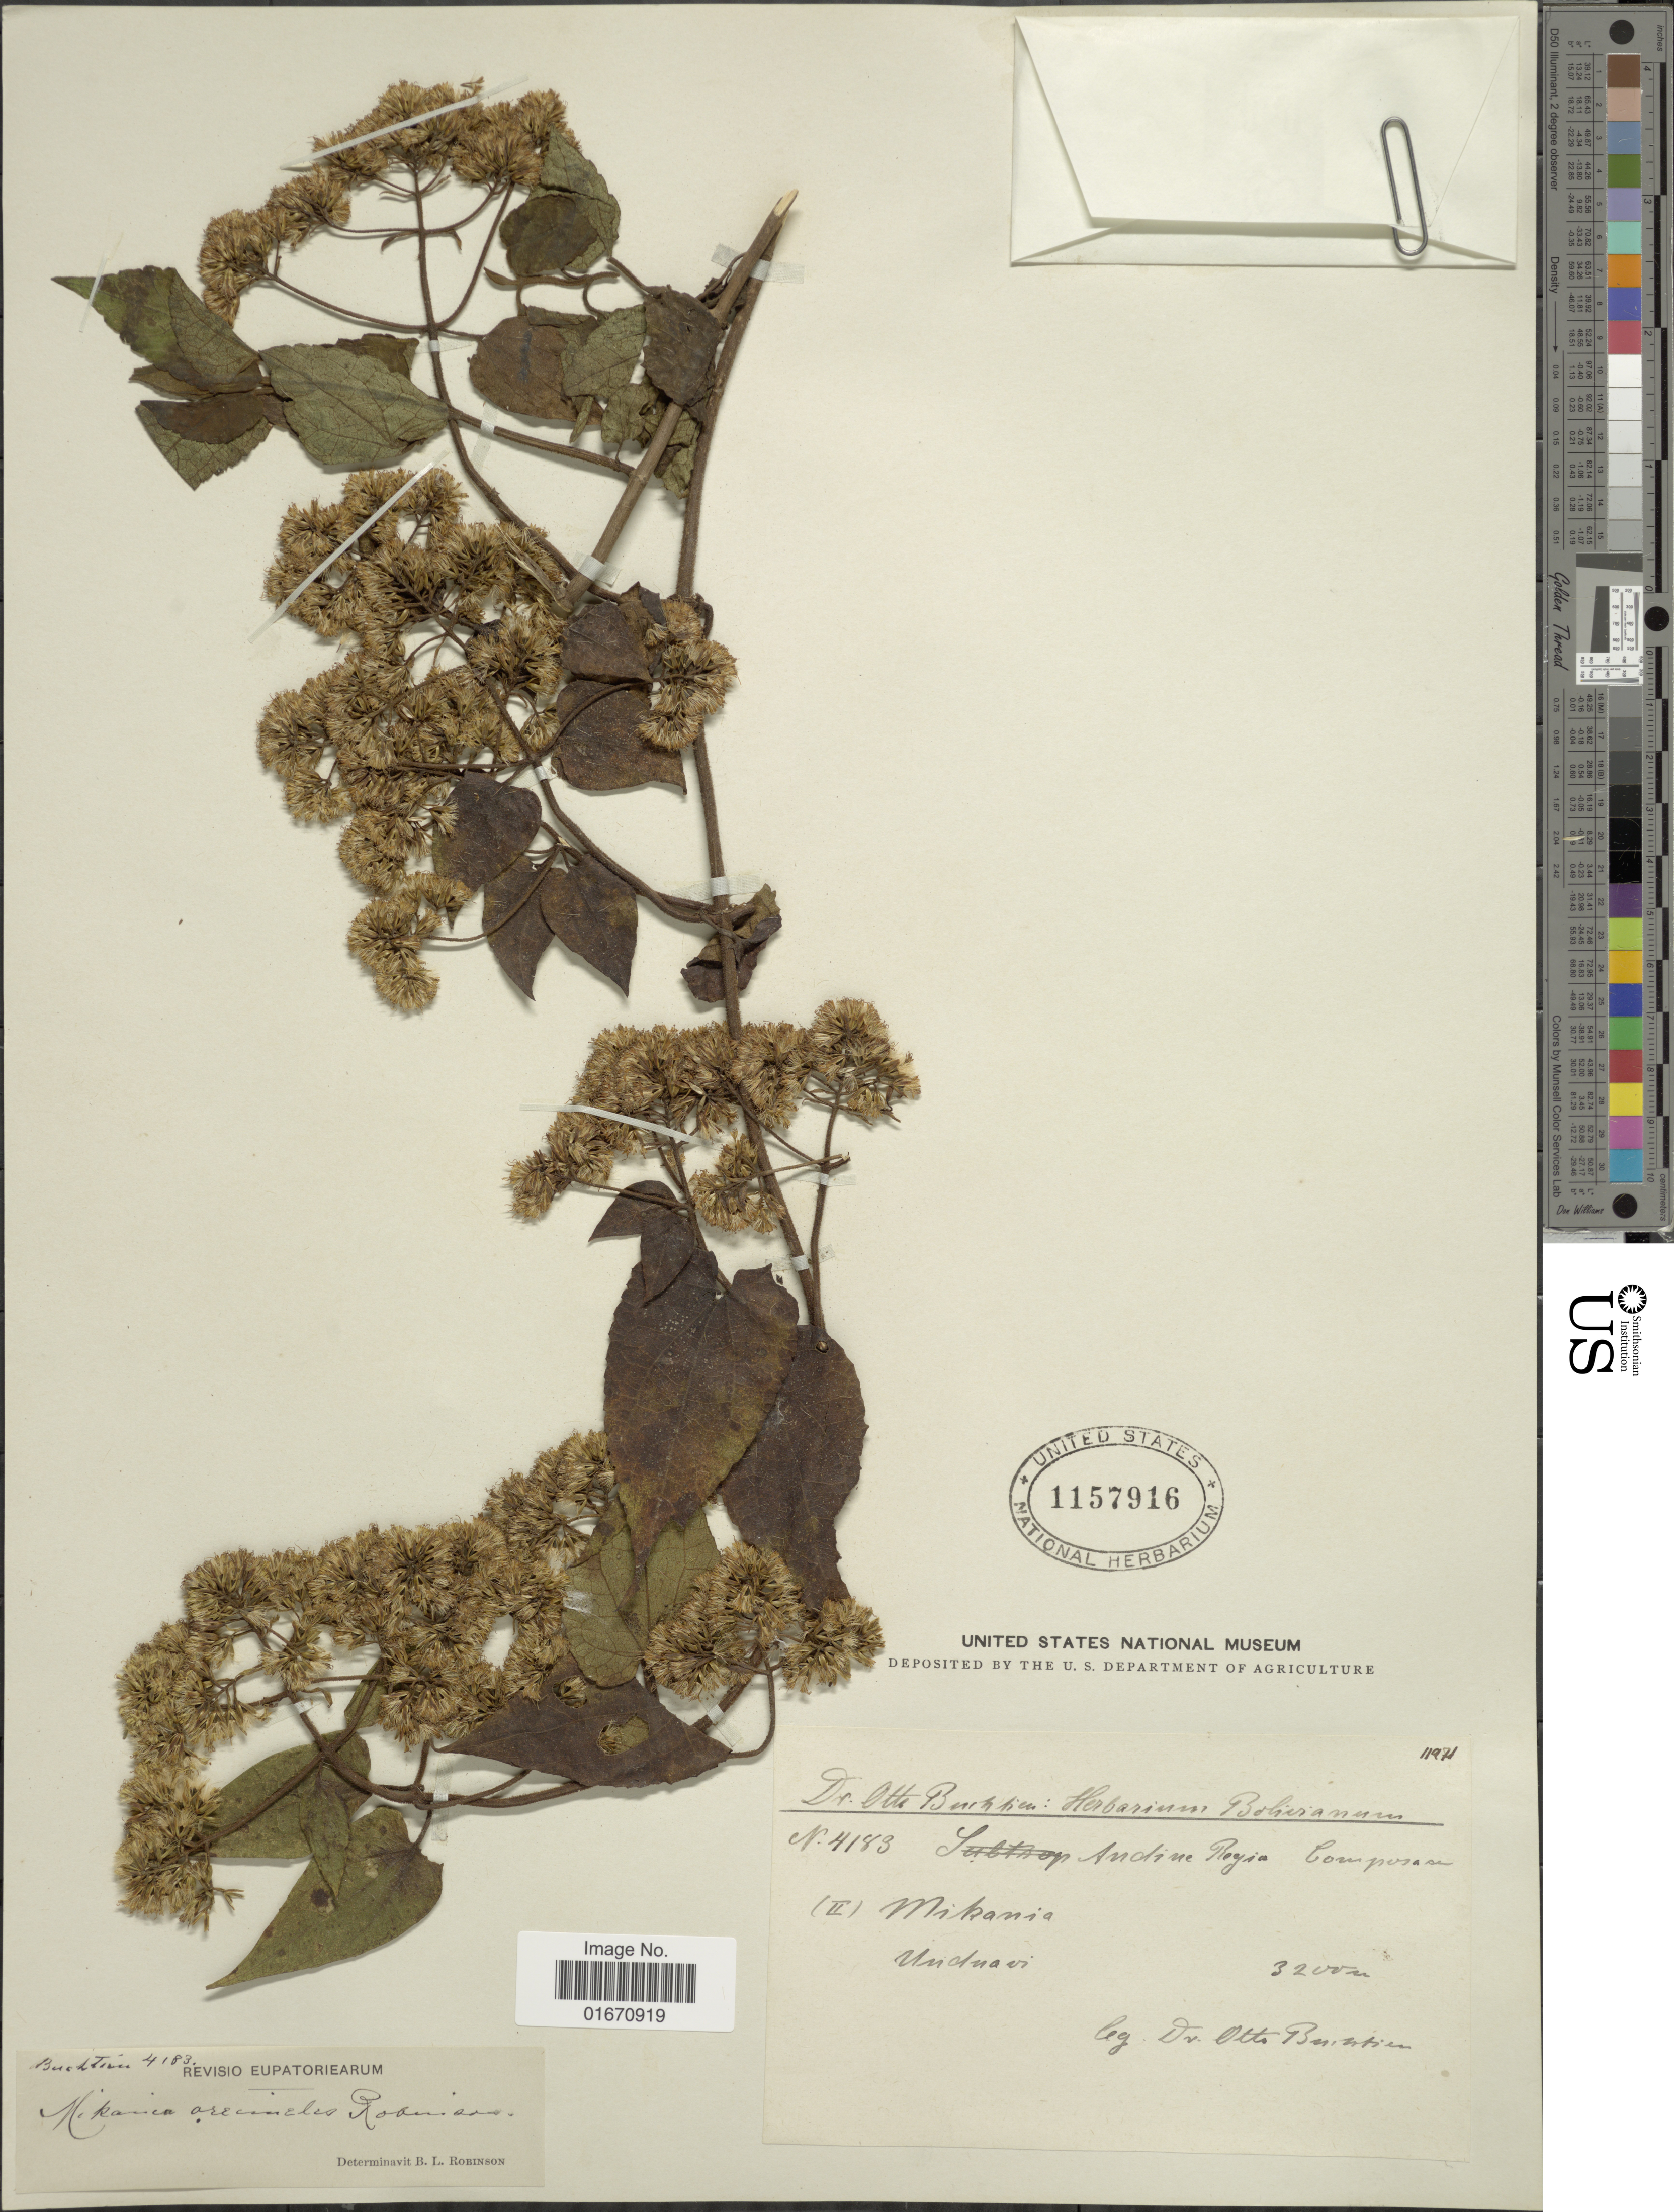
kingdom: Plantae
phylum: Tracheophyta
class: Magnoliopsida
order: Asterales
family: Asteraceae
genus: Mikania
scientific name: Mikania oreimeles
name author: B.L. Rob.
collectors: O. Buchtien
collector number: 4183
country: Bolivia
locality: Unduavi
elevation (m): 3200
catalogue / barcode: US 1157916